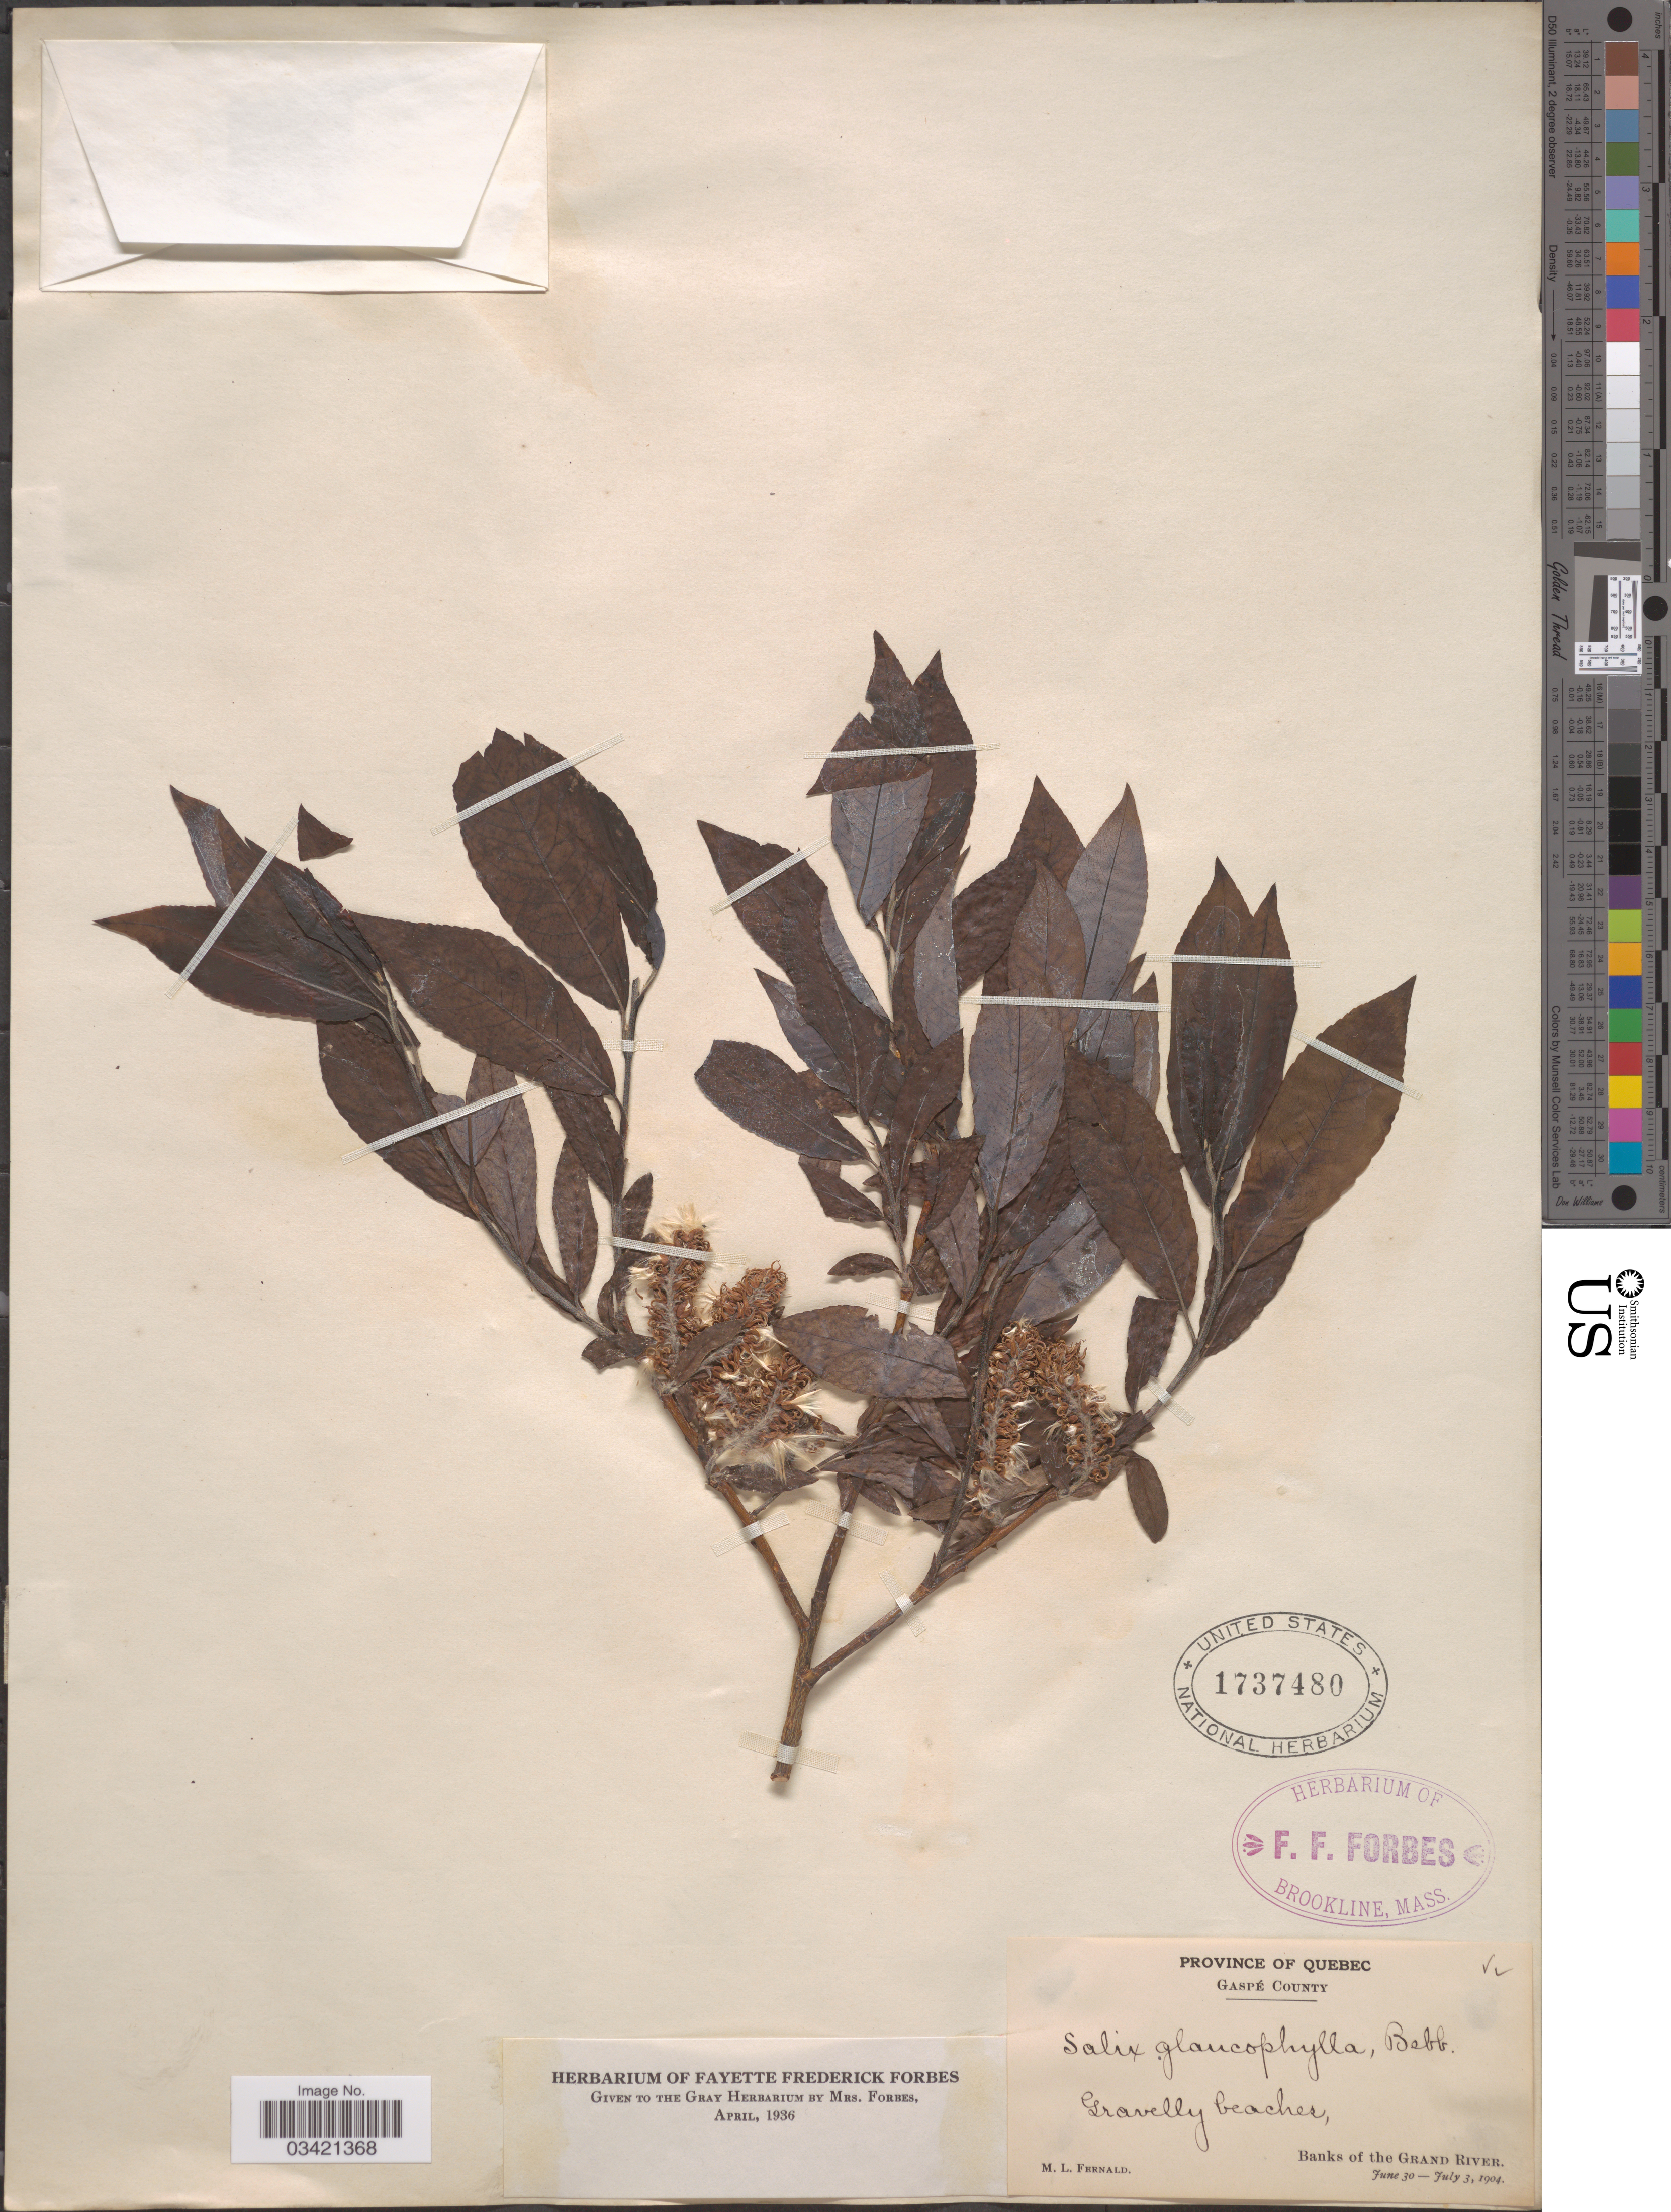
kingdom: Plantae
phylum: Tracheophyta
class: Magnoliopsida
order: Malpighiales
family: Salicaceae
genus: Salix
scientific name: Salix glaucophylla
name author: Andersson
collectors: M. L. Fernald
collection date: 1904-06-30/1904-07-03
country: Canada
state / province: Quebec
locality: Gaspé County. Banks of Grand River.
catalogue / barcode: US 1737480